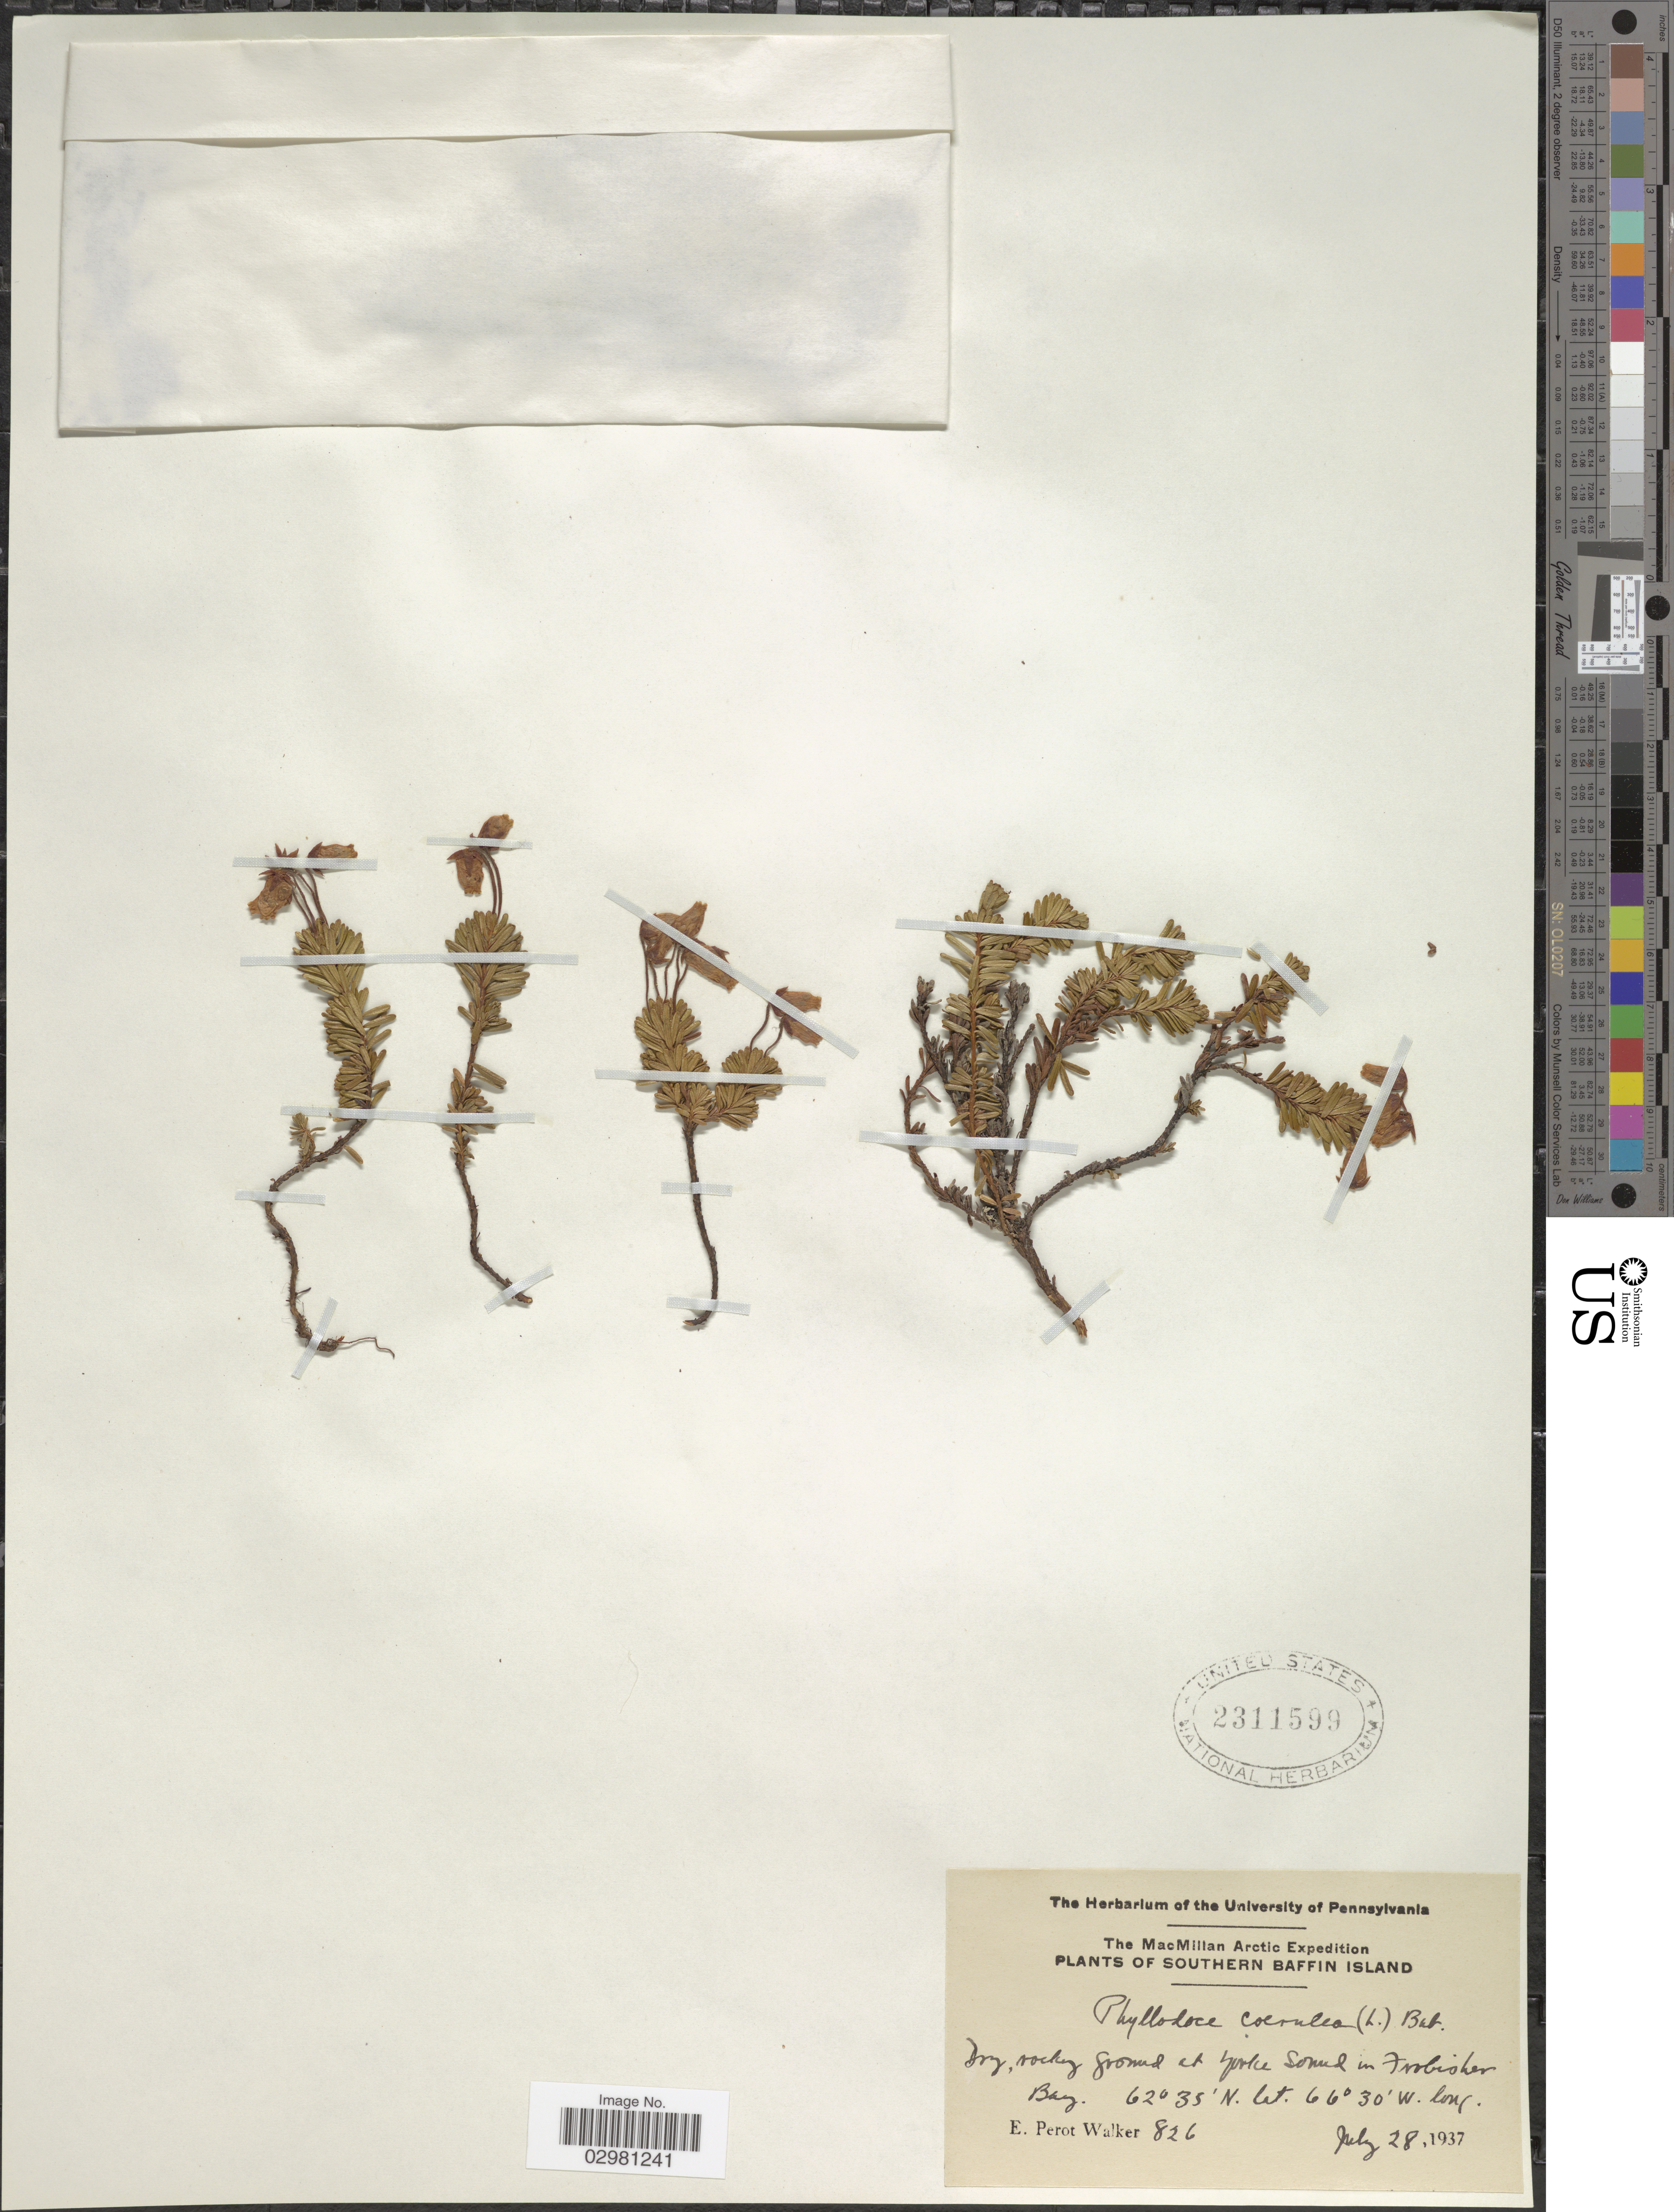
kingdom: Plantae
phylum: Tracheophyta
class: Magnoliopsida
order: Ericales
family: Ericaceae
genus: Phyllodoce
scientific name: Phyllodoce caerulea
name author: (L.) Bab.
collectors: E. Walker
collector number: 826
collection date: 1937-07-28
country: Canada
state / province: Nunavut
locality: Southern Baffin Island. Dry, rocky ground at Yorke Sound in Frobisher Bay.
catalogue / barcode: US 2311599